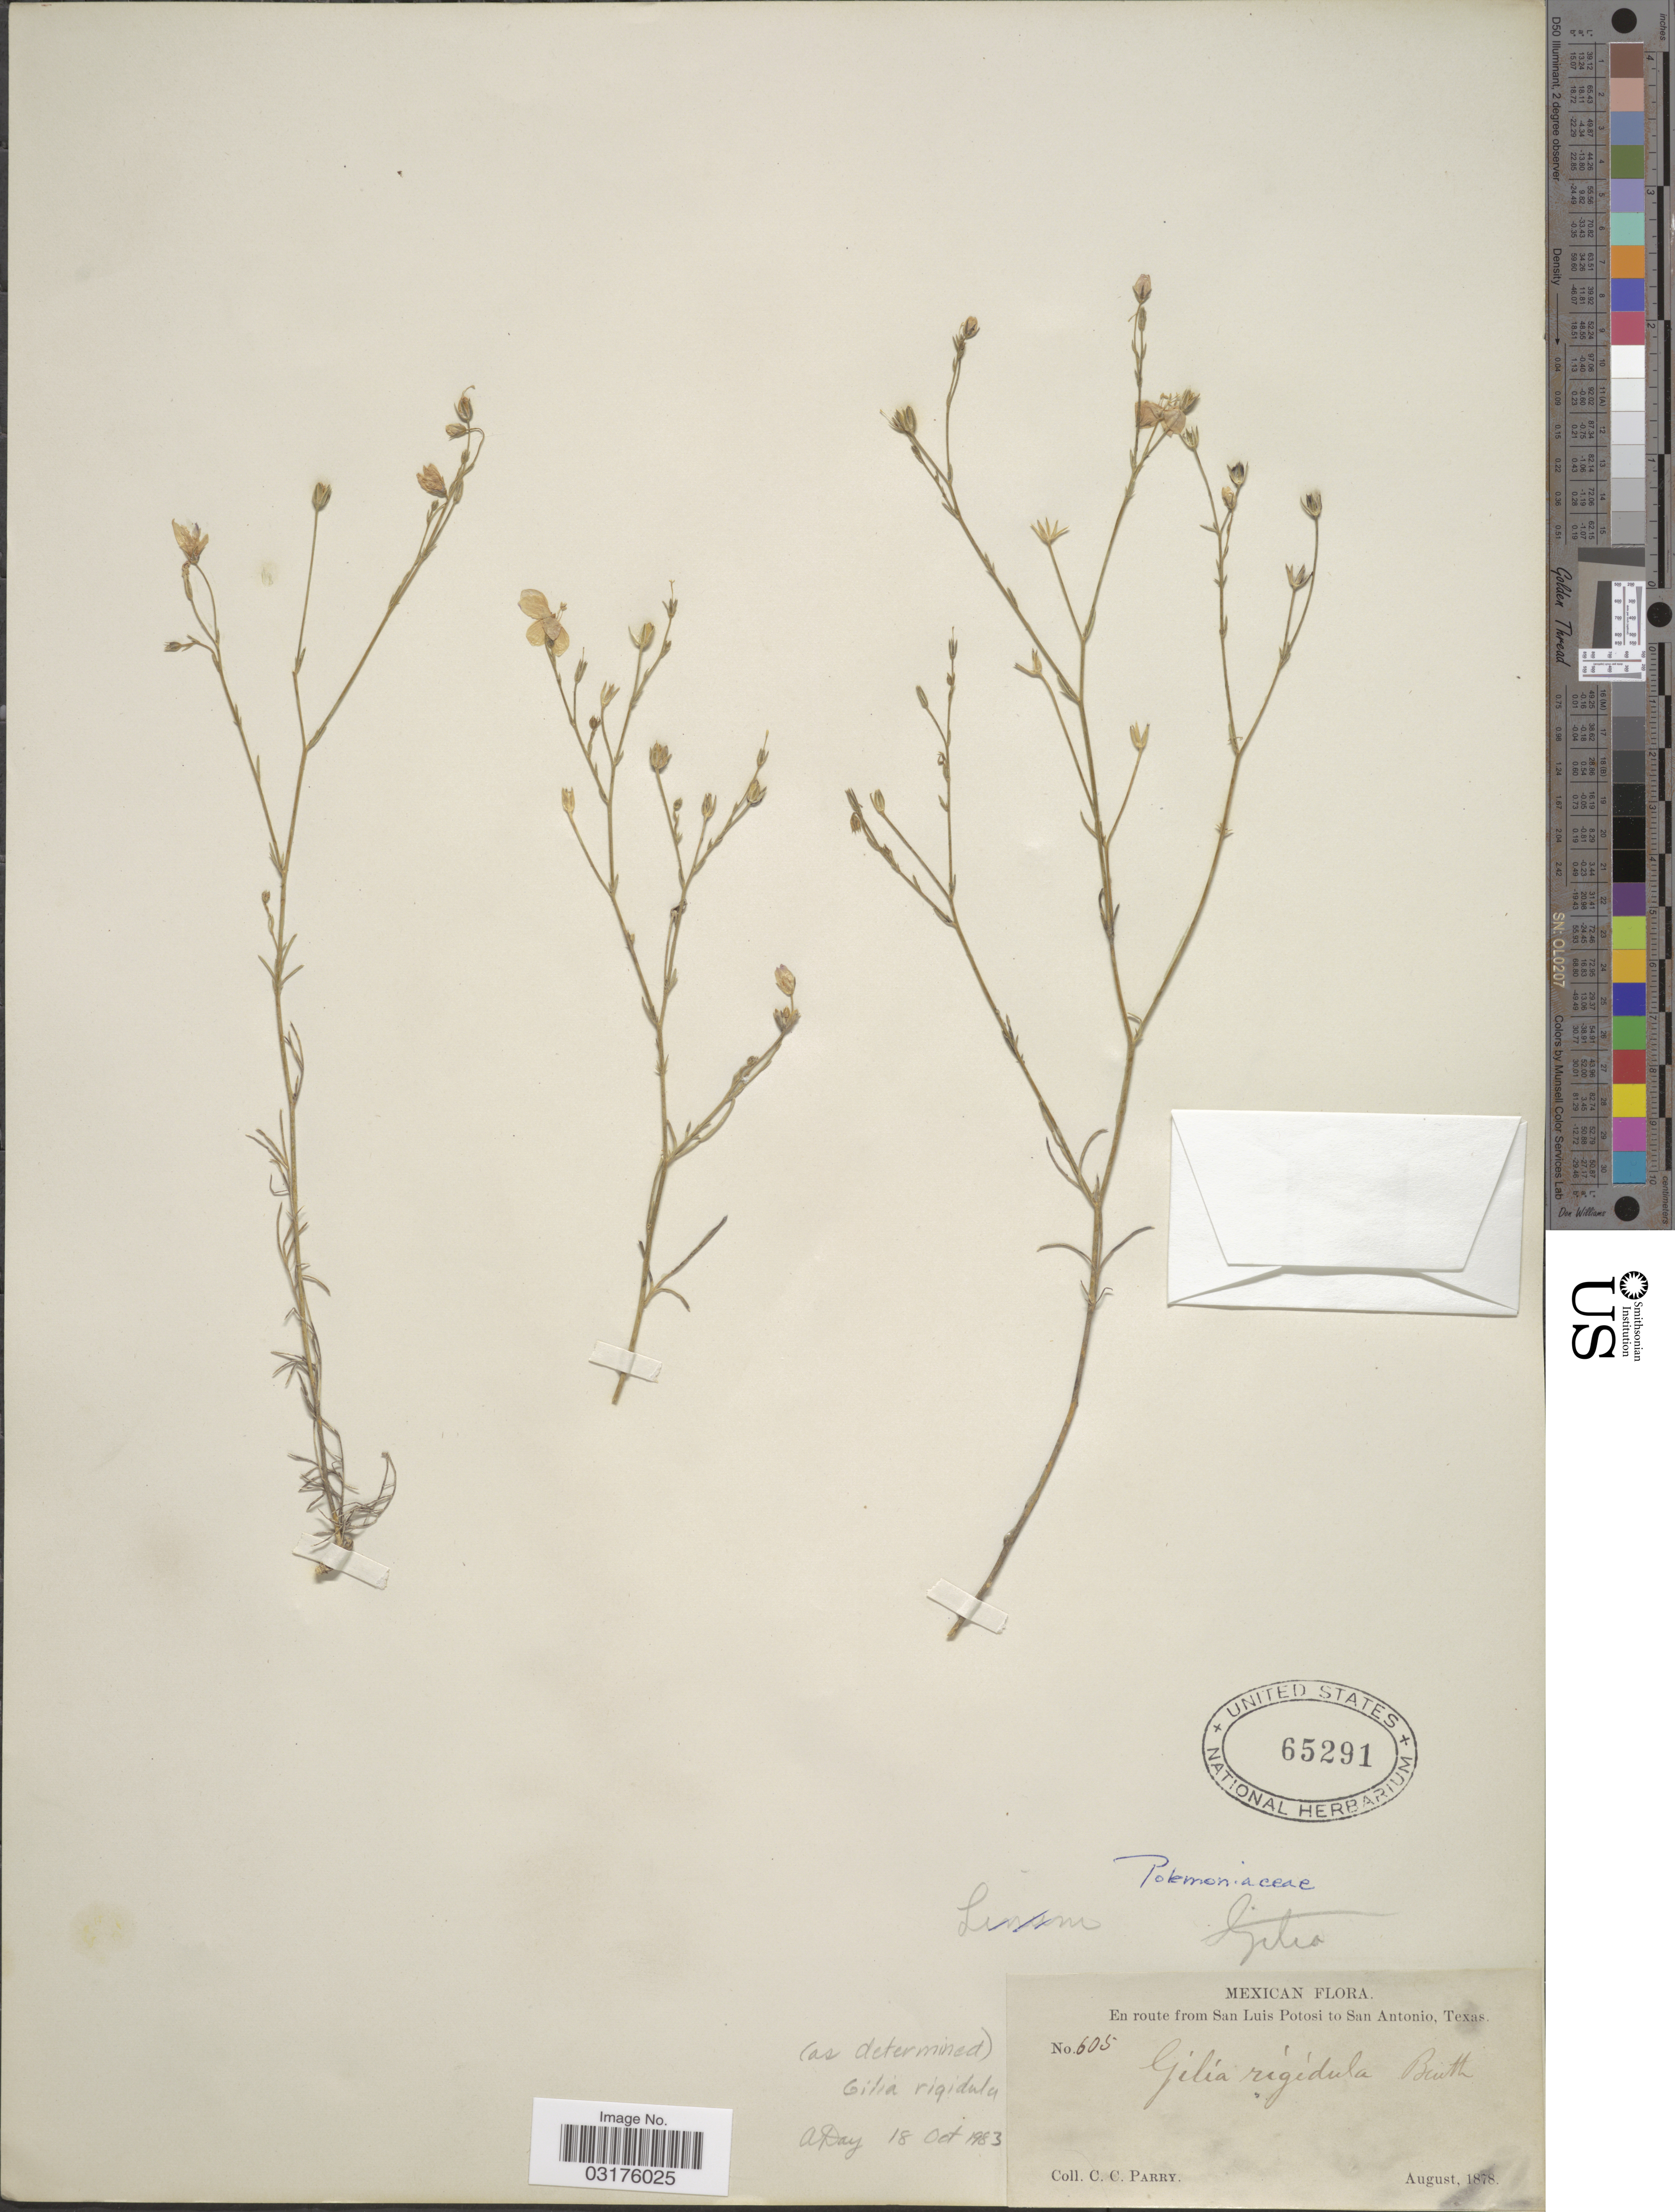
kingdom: Plantae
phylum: Tracheophyta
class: Magnoliopsida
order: Ericales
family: Polemoniaceae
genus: Giliastrum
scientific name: Giliastrum sp.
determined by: Strong, Mark T., (BOT), Smithsonian Institution - National Museum of Natural History (UNITED STATES)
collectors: C. C. Parry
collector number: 605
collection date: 1878-08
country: United States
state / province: Texas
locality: En route from San Luis Potosi to San Antonio.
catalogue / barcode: US 65291